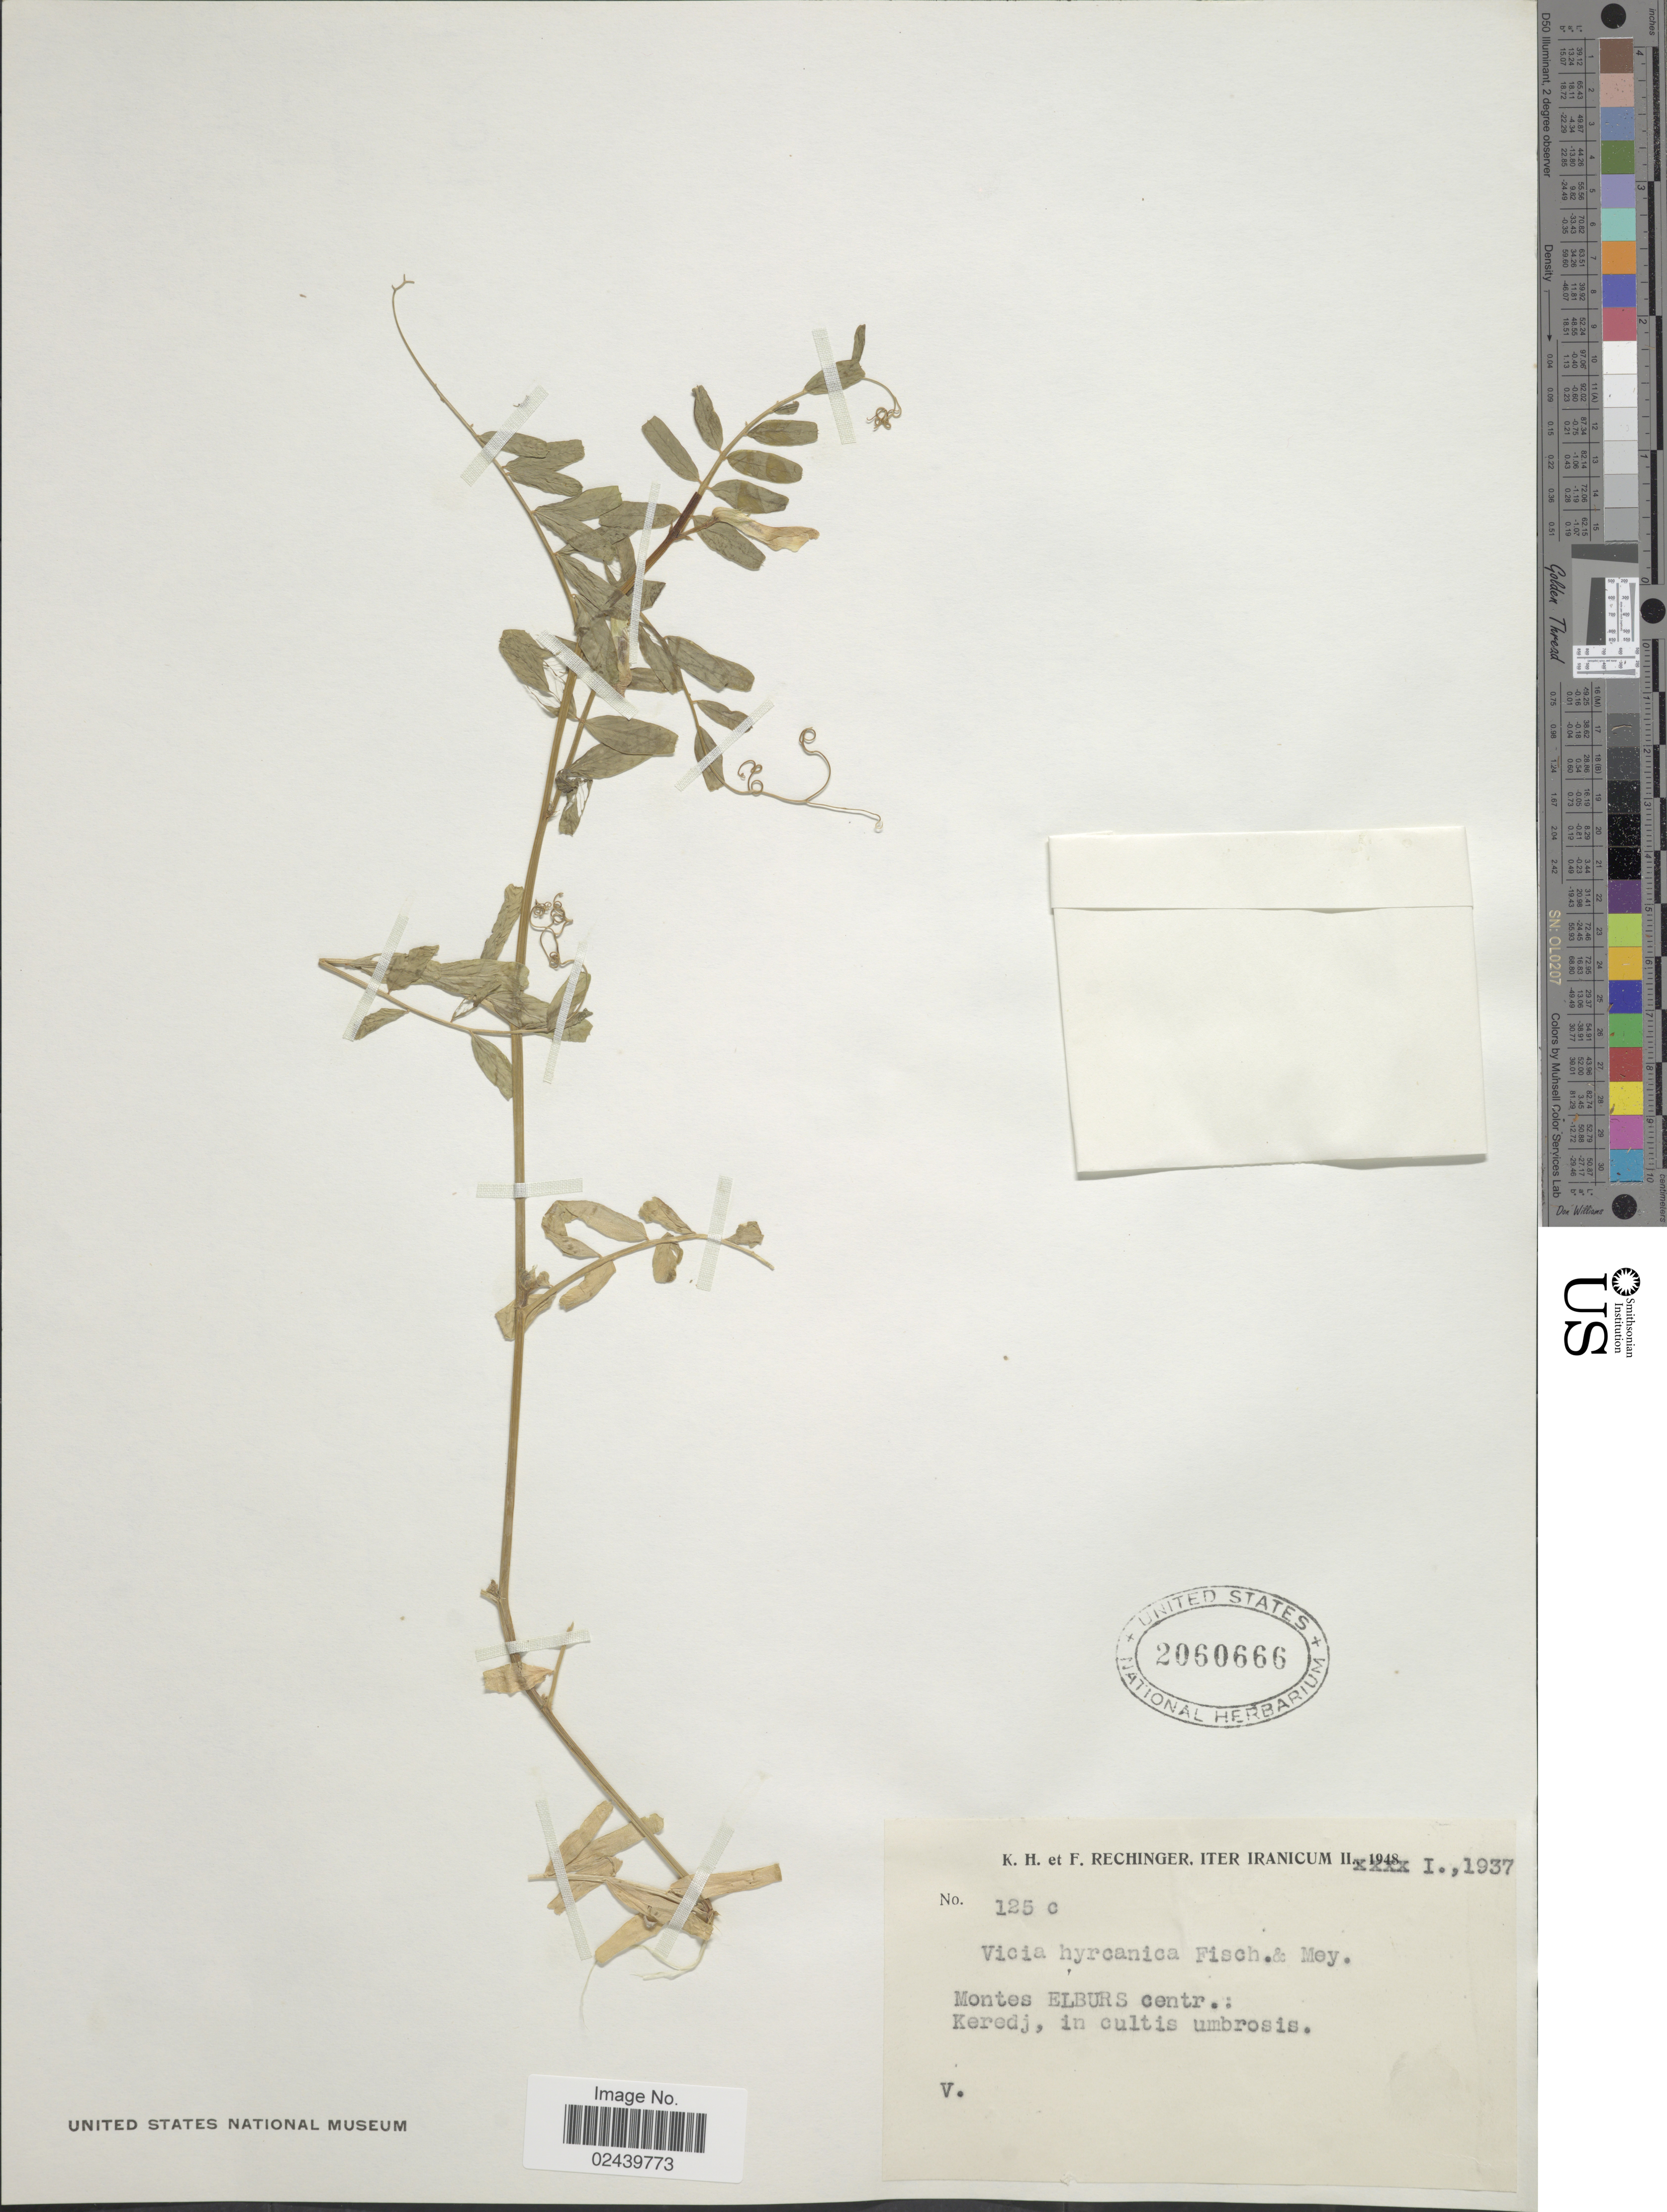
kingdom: Plantae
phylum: Tracheophyta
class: Magnoliopsida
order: Fabales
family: Fabaceae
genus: Vicia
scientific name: Vicia hyrcanica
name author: Fisch. & C.A. Mey.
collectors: K. H. Rechinger & F. Rechinger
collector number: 125c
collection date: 1937-05-01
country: Iran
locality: Montes Elburs centr.: Keredj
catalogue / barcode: US 2060666